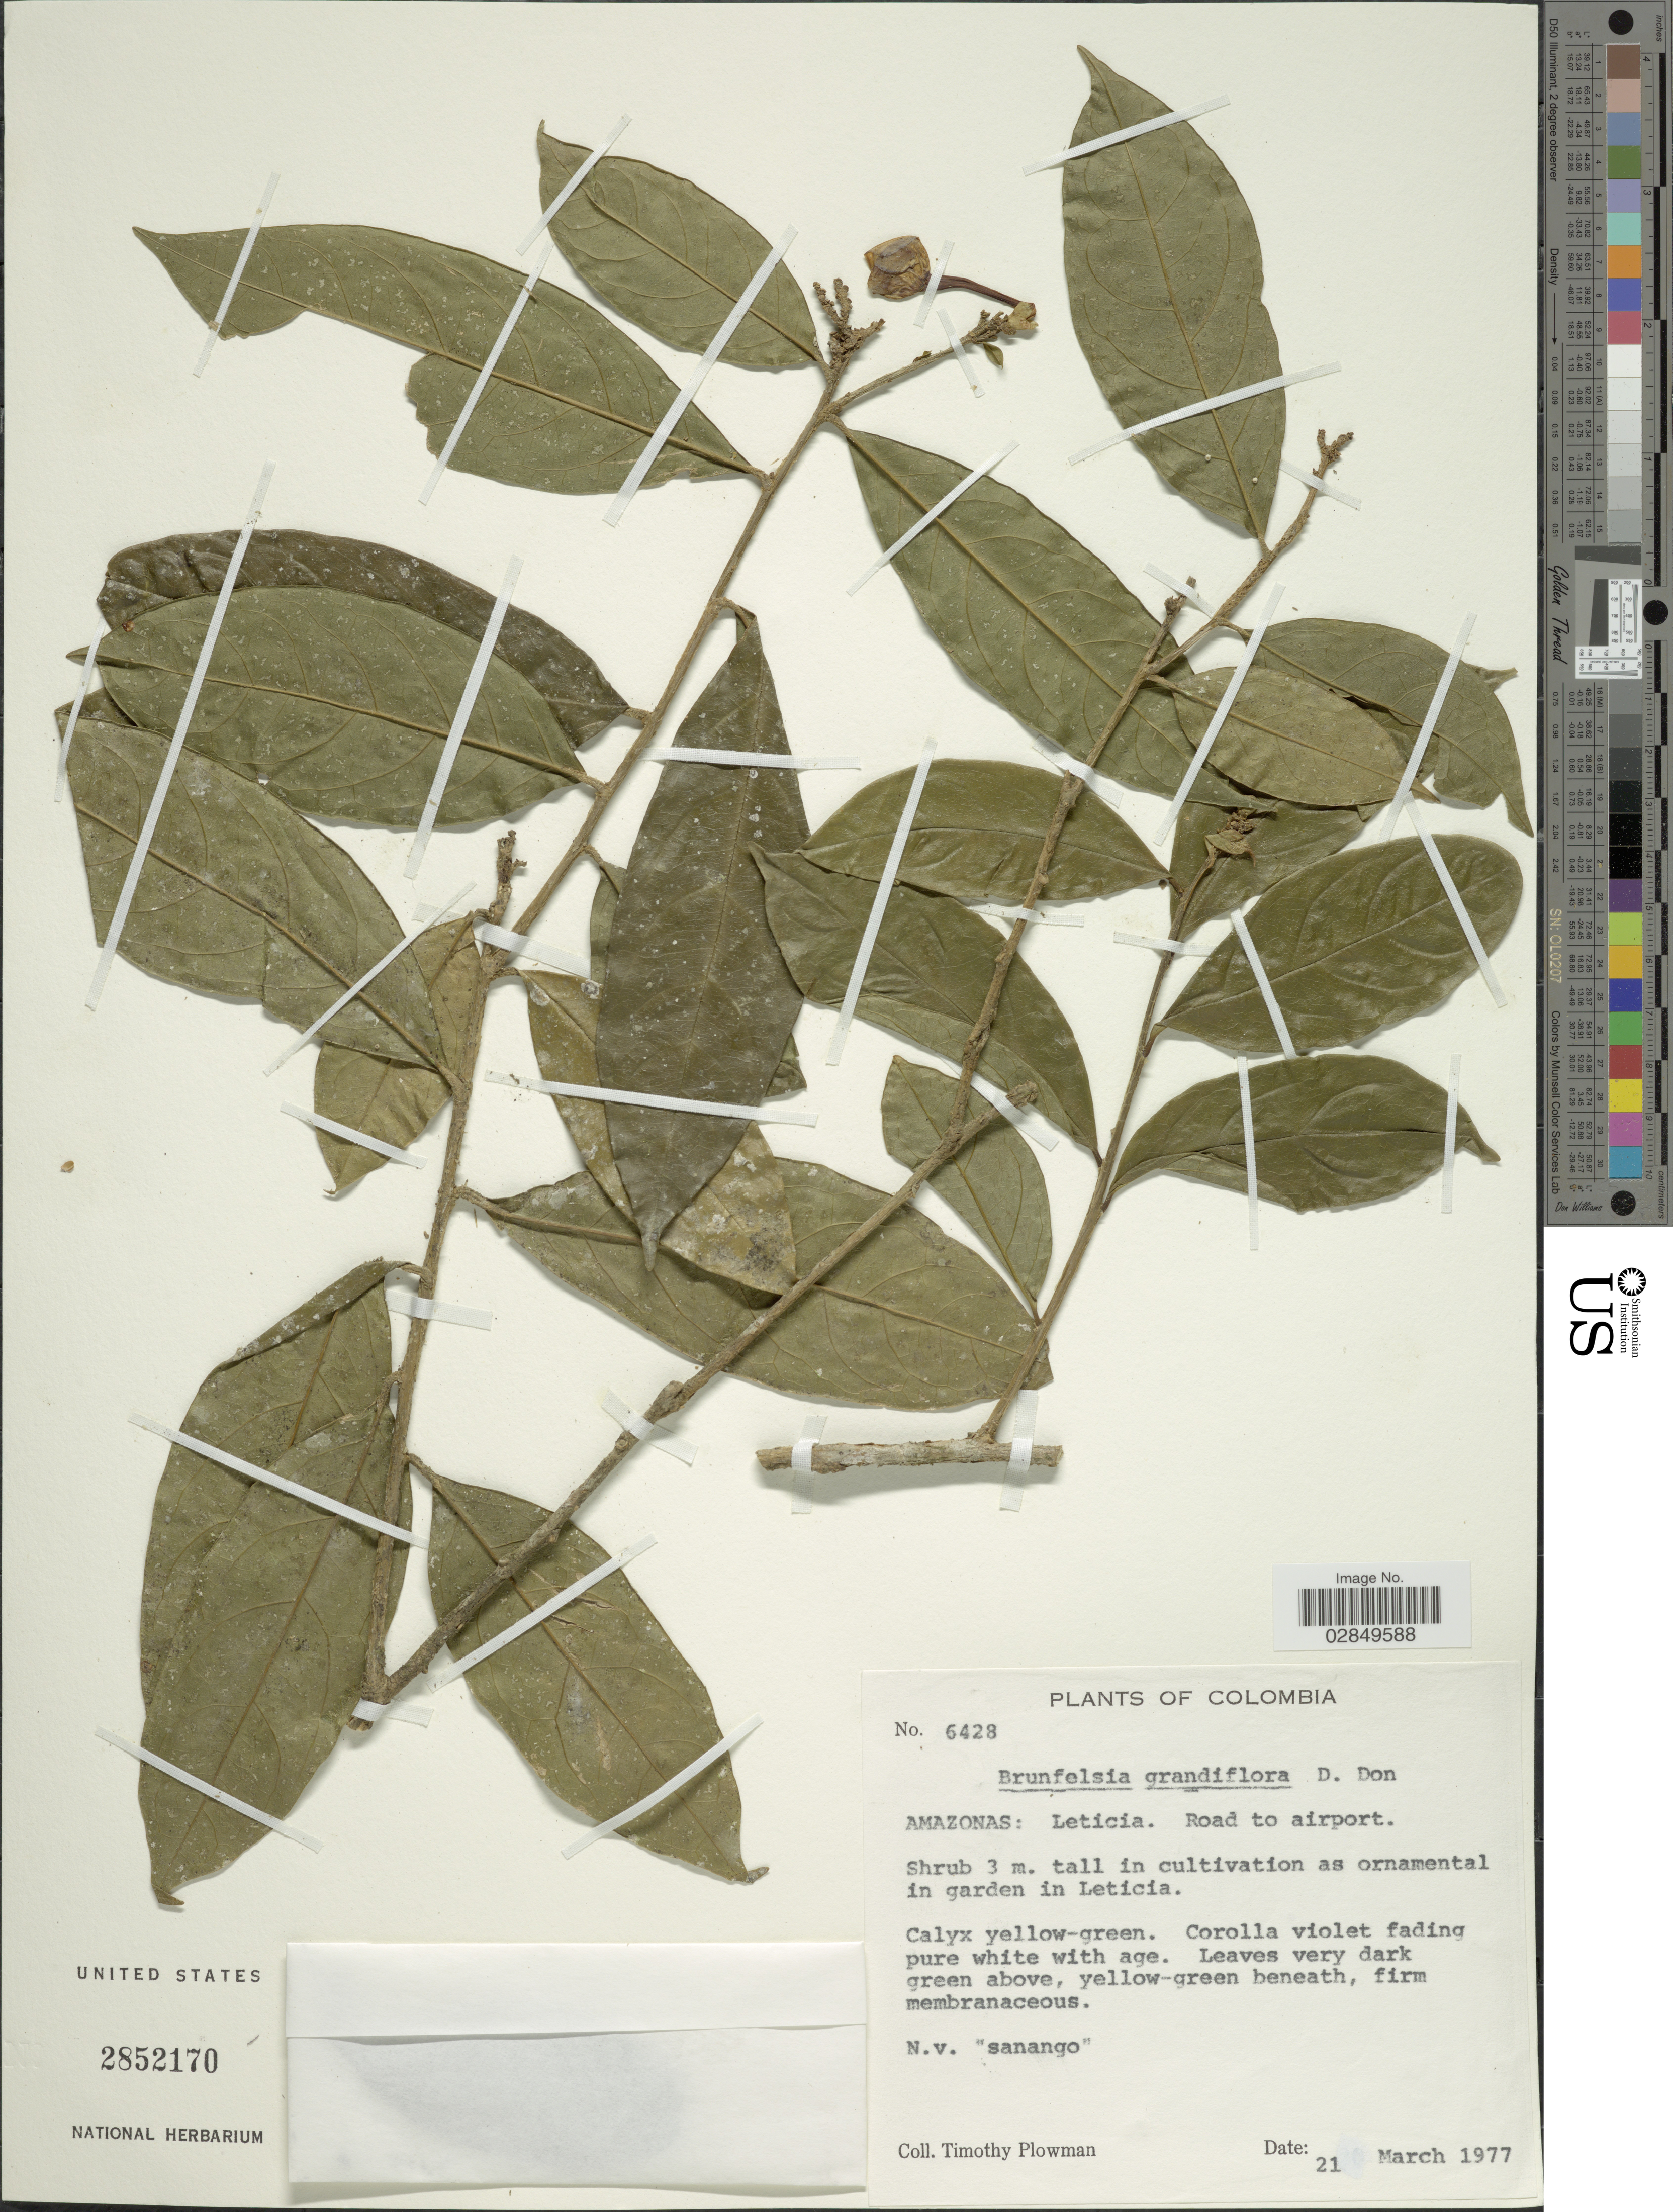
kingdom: Plantae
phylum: Tracheophyta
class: Magnoliopsida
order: Solanales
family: Solanaceae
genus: Brunfelsia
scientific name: Brunfelsia grandiflora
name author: D. Don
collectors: T. Plowman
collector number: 6428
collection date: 1977-03-21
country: Colombia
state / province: Amazônas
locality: Leticia, Road to airport.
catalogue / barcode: US 2852170